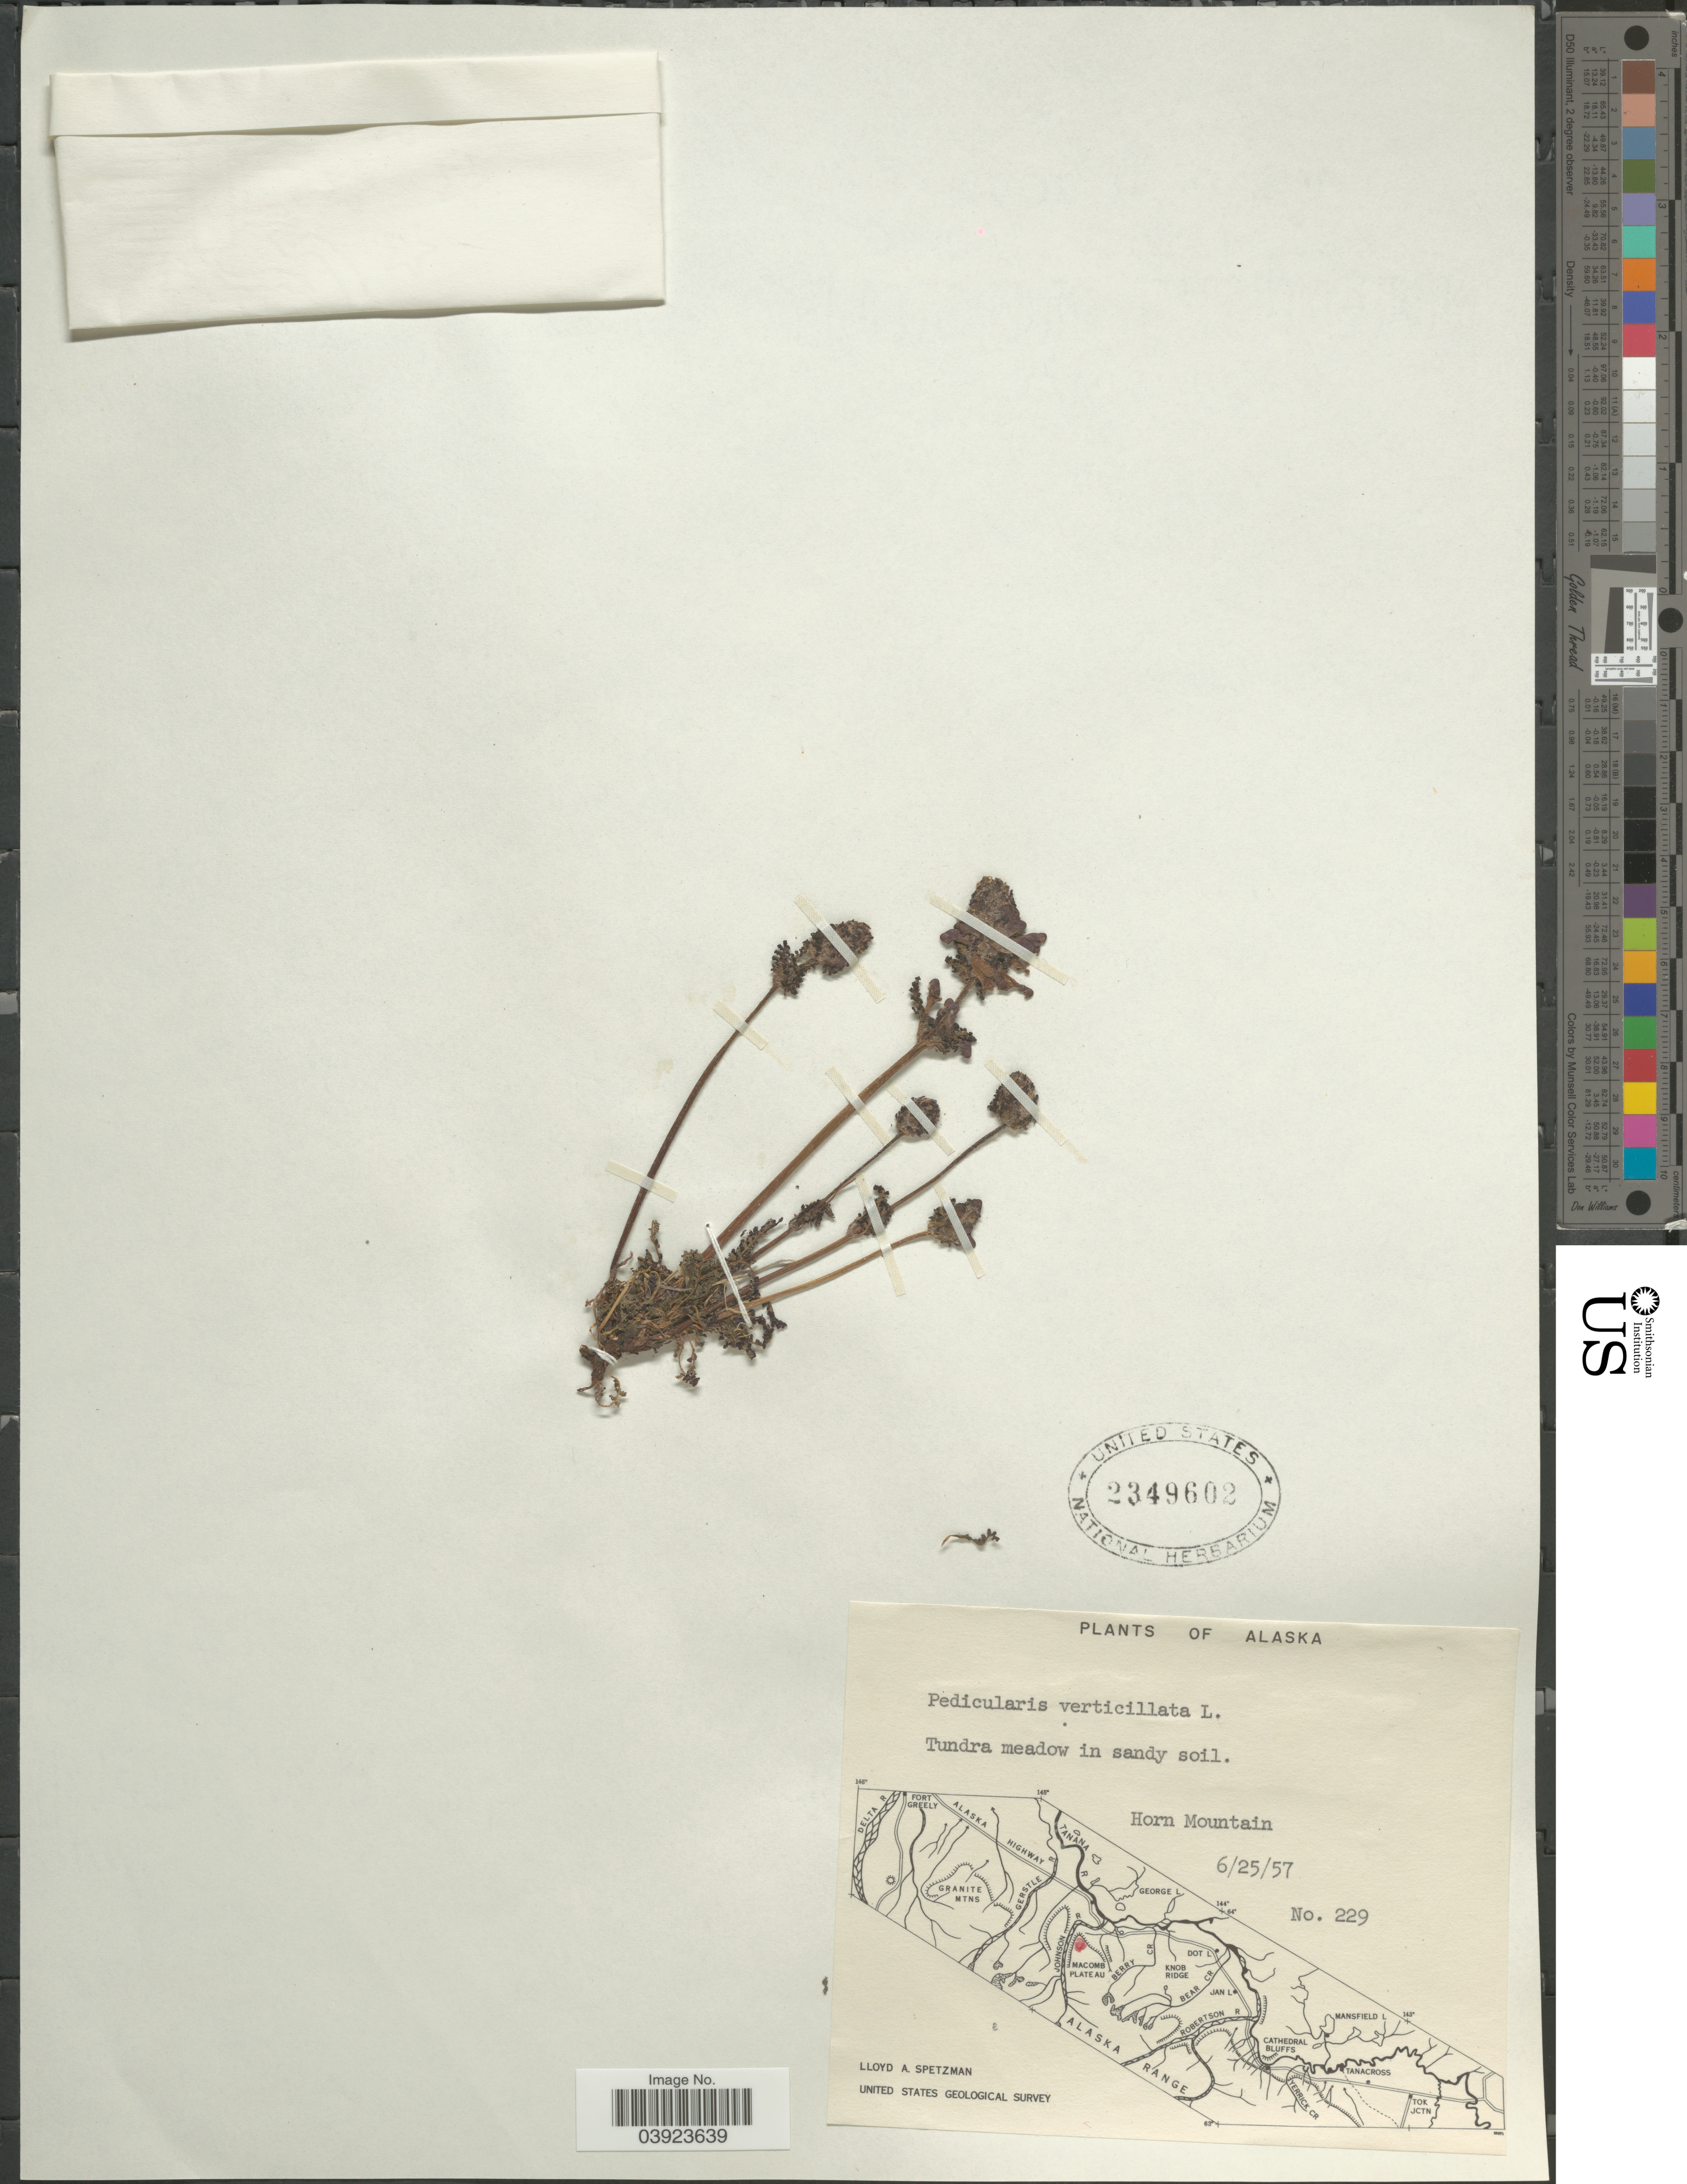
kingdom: Plantae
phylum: Tracheophyta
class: Magnoliopsida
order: Lamiales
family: Orobanchaceae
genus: Pedicularis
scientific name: Pedicularis verticillata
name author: L.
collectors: L. Spetzman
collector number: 229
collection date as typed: Transcribed d/m/y: 25/6/57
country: United States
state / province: Alaska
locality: Horn Mountain.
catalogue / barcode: US 2349602